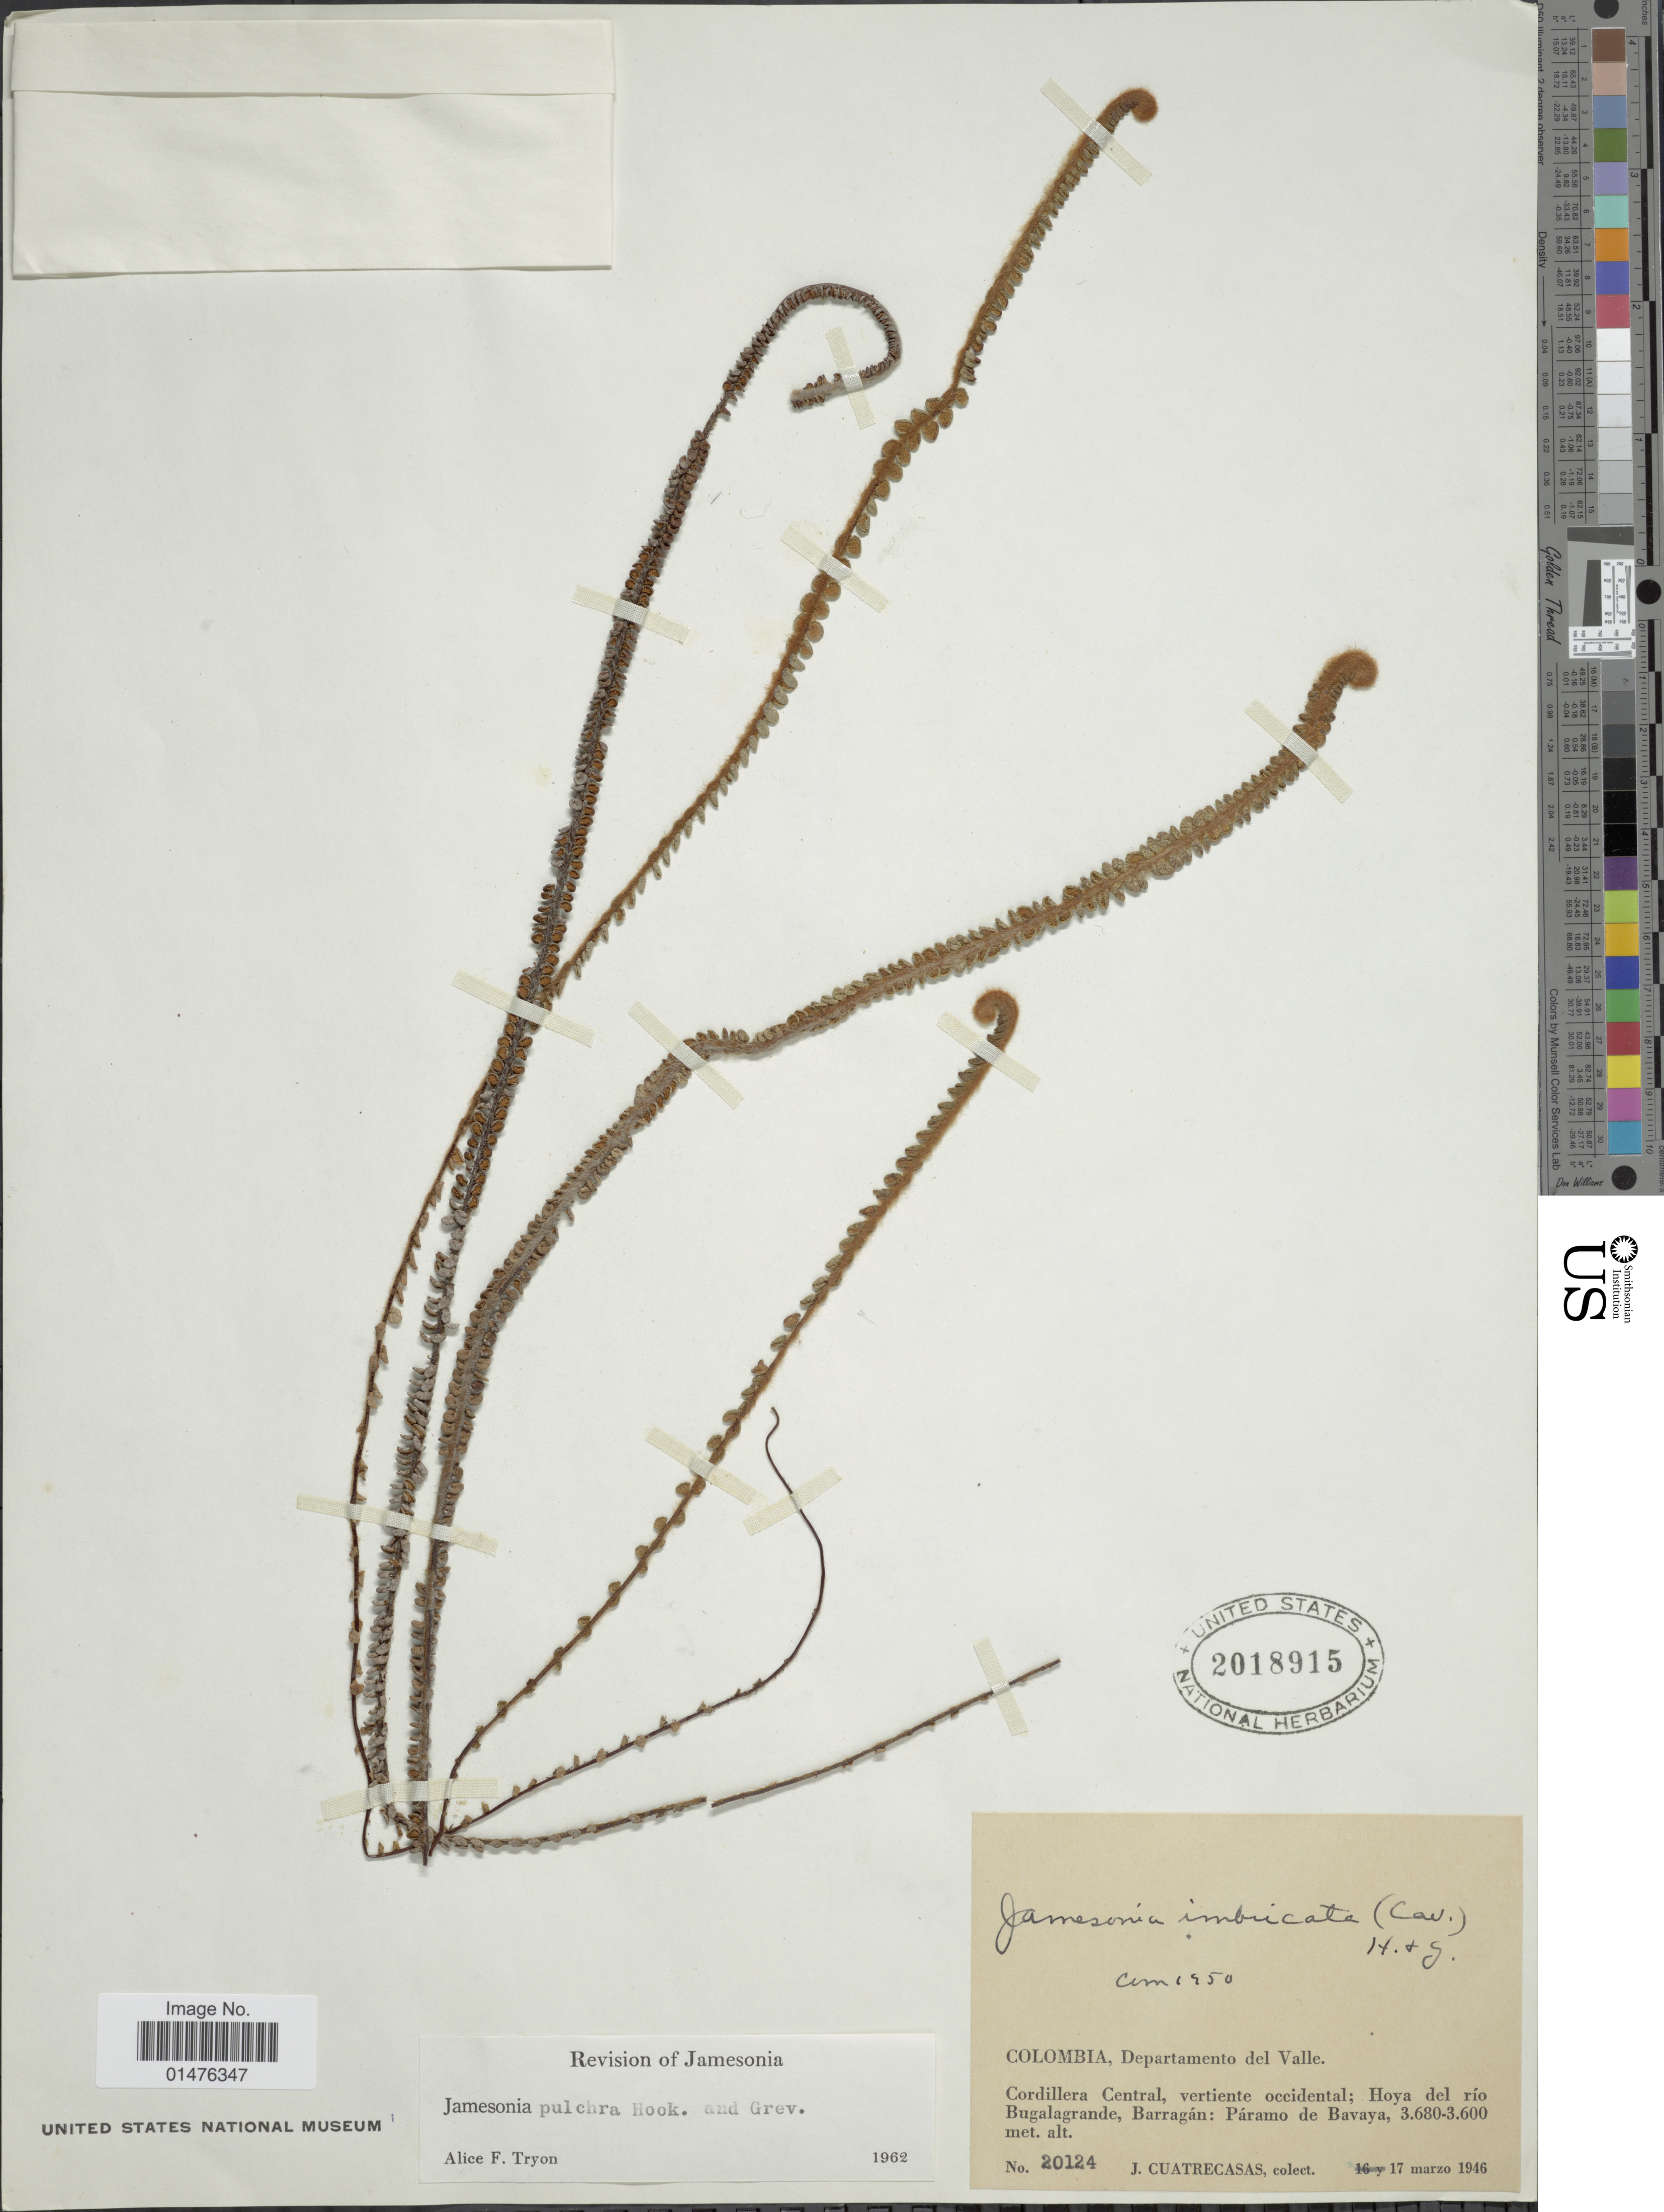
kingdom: Plantae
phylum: Tracheophyta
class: Polypodiopsida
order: Polypodiales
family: Pteridaceae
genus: Jamesonia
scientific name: Jamesonia pulchra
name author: Hook. & Grev.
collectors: J. Cuatrecasas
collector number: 20124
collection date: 1946-03-17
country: Colombia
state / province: Valle del Cauca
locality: Departamento del Valle, Cordillera Central, vertiente occidental; Hoya del río Bugalagrande, Barragán: Páramo de Bavaya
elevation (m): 3600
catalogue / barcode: US 2018915